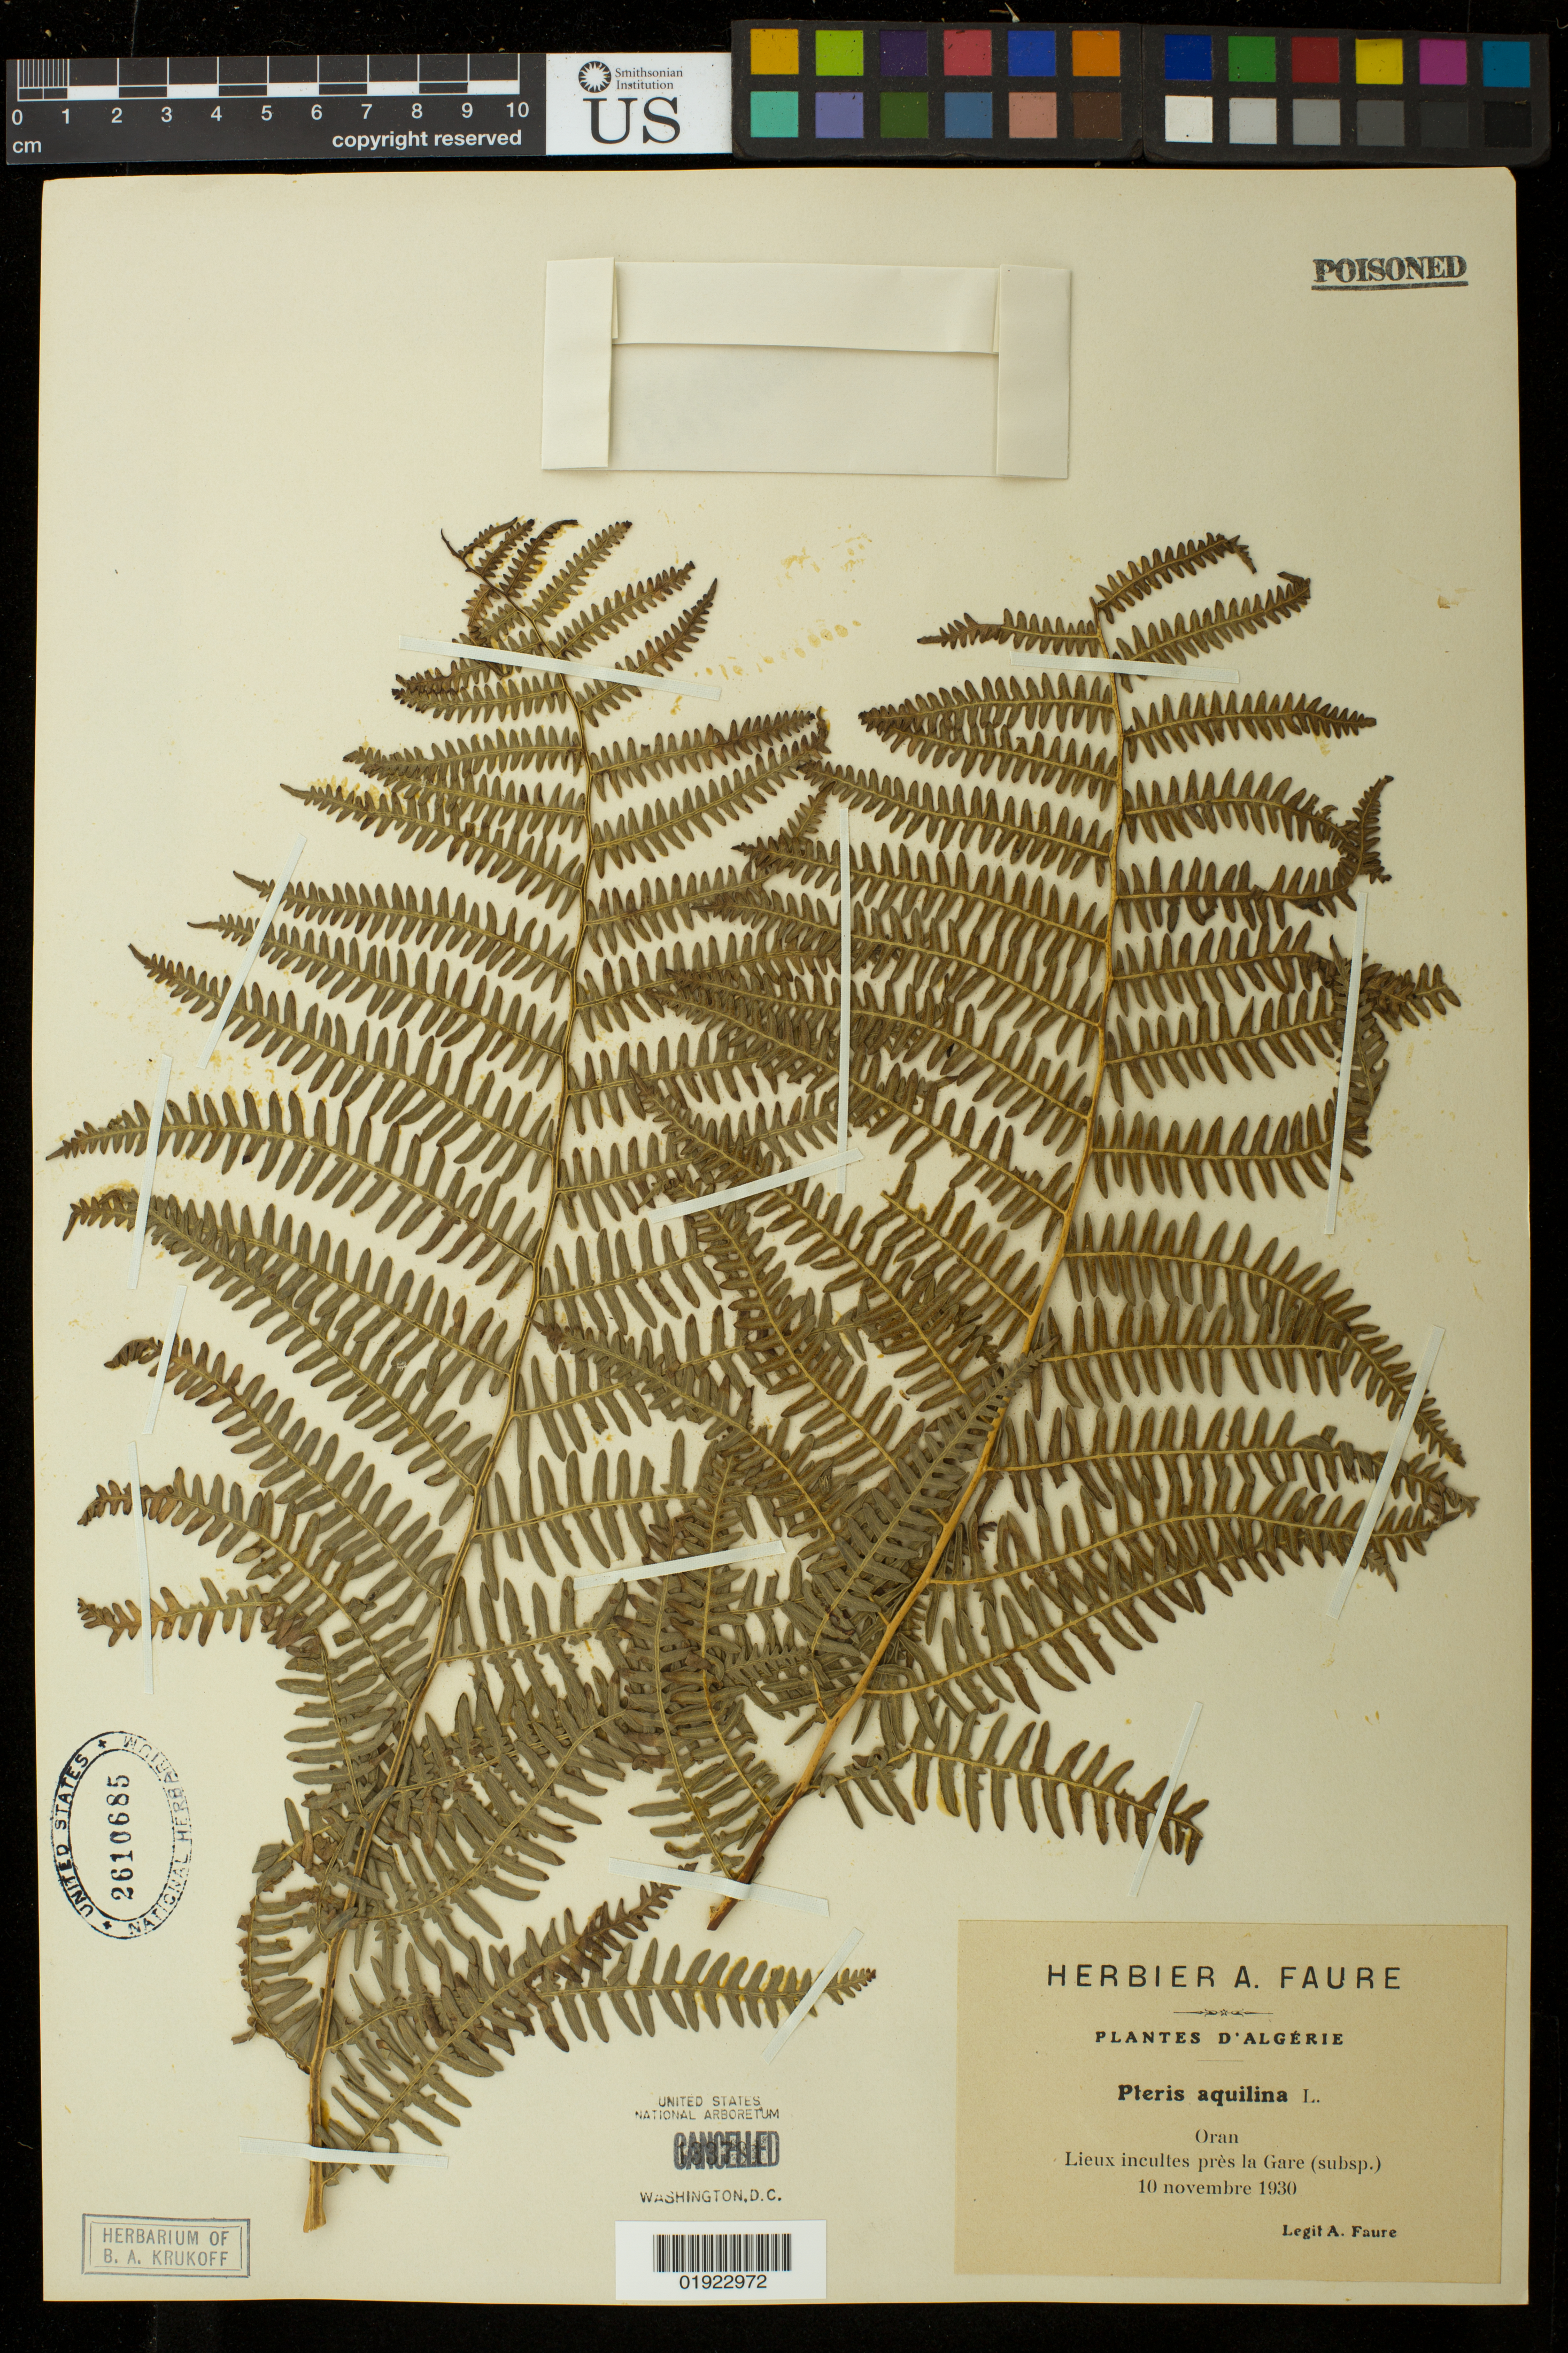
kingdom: Plantae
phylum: Tracheophyta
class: Polypodiopsida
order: Polypodiales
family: Dennstaedtiaceae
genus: Pteridium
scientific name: Pteridium aquilinum var. typicum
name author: R.M. Tryon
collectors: A. Faure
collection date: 1930-11-10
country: Algeria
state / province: Oran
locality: Lieux incultes pres la Gare.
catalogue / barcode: US 2610685